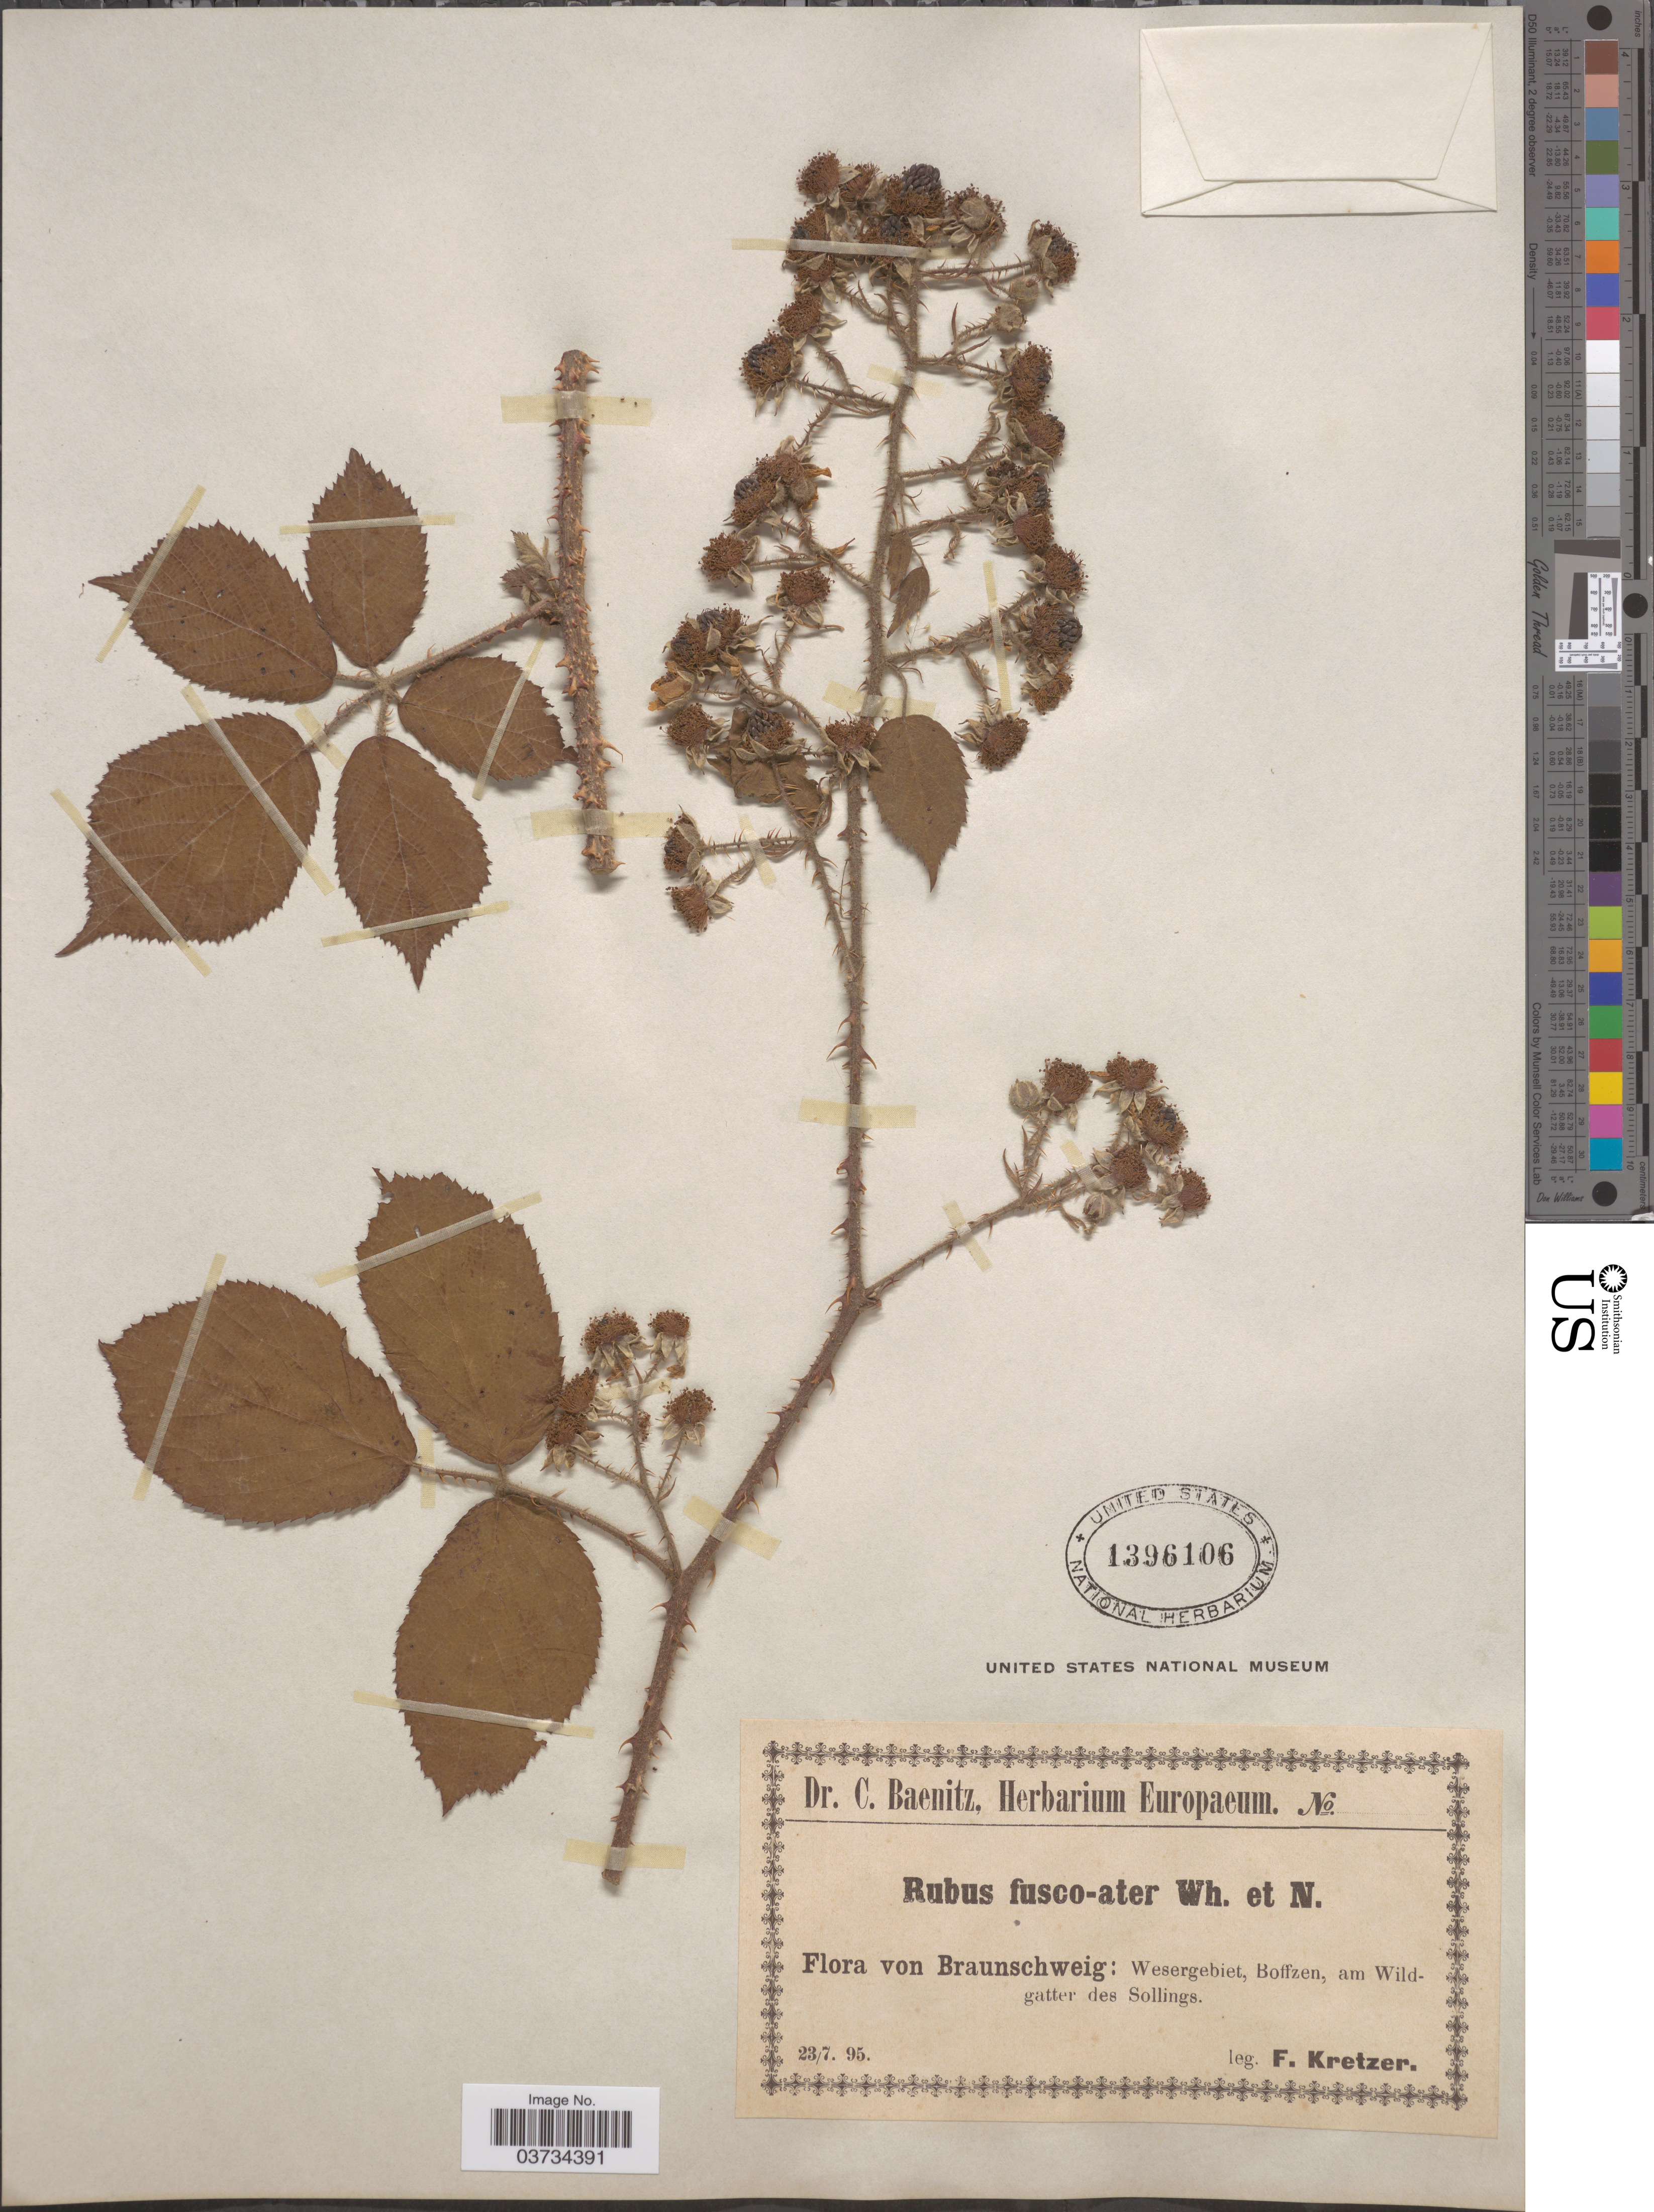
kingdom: Plantae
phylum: Tracheophyta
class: Magnoliopsida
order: Rosales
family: Rosaceae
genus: Rubus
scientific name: Rubus fuscoater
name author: Weihe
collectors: F. Kretzer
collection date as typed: Transcribed d/m/y: 23/7/95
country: Germany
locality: Braunschweig: Wesergebiet, Boffzen, am Wildgatter des Sollings.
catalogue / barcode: US 1396106